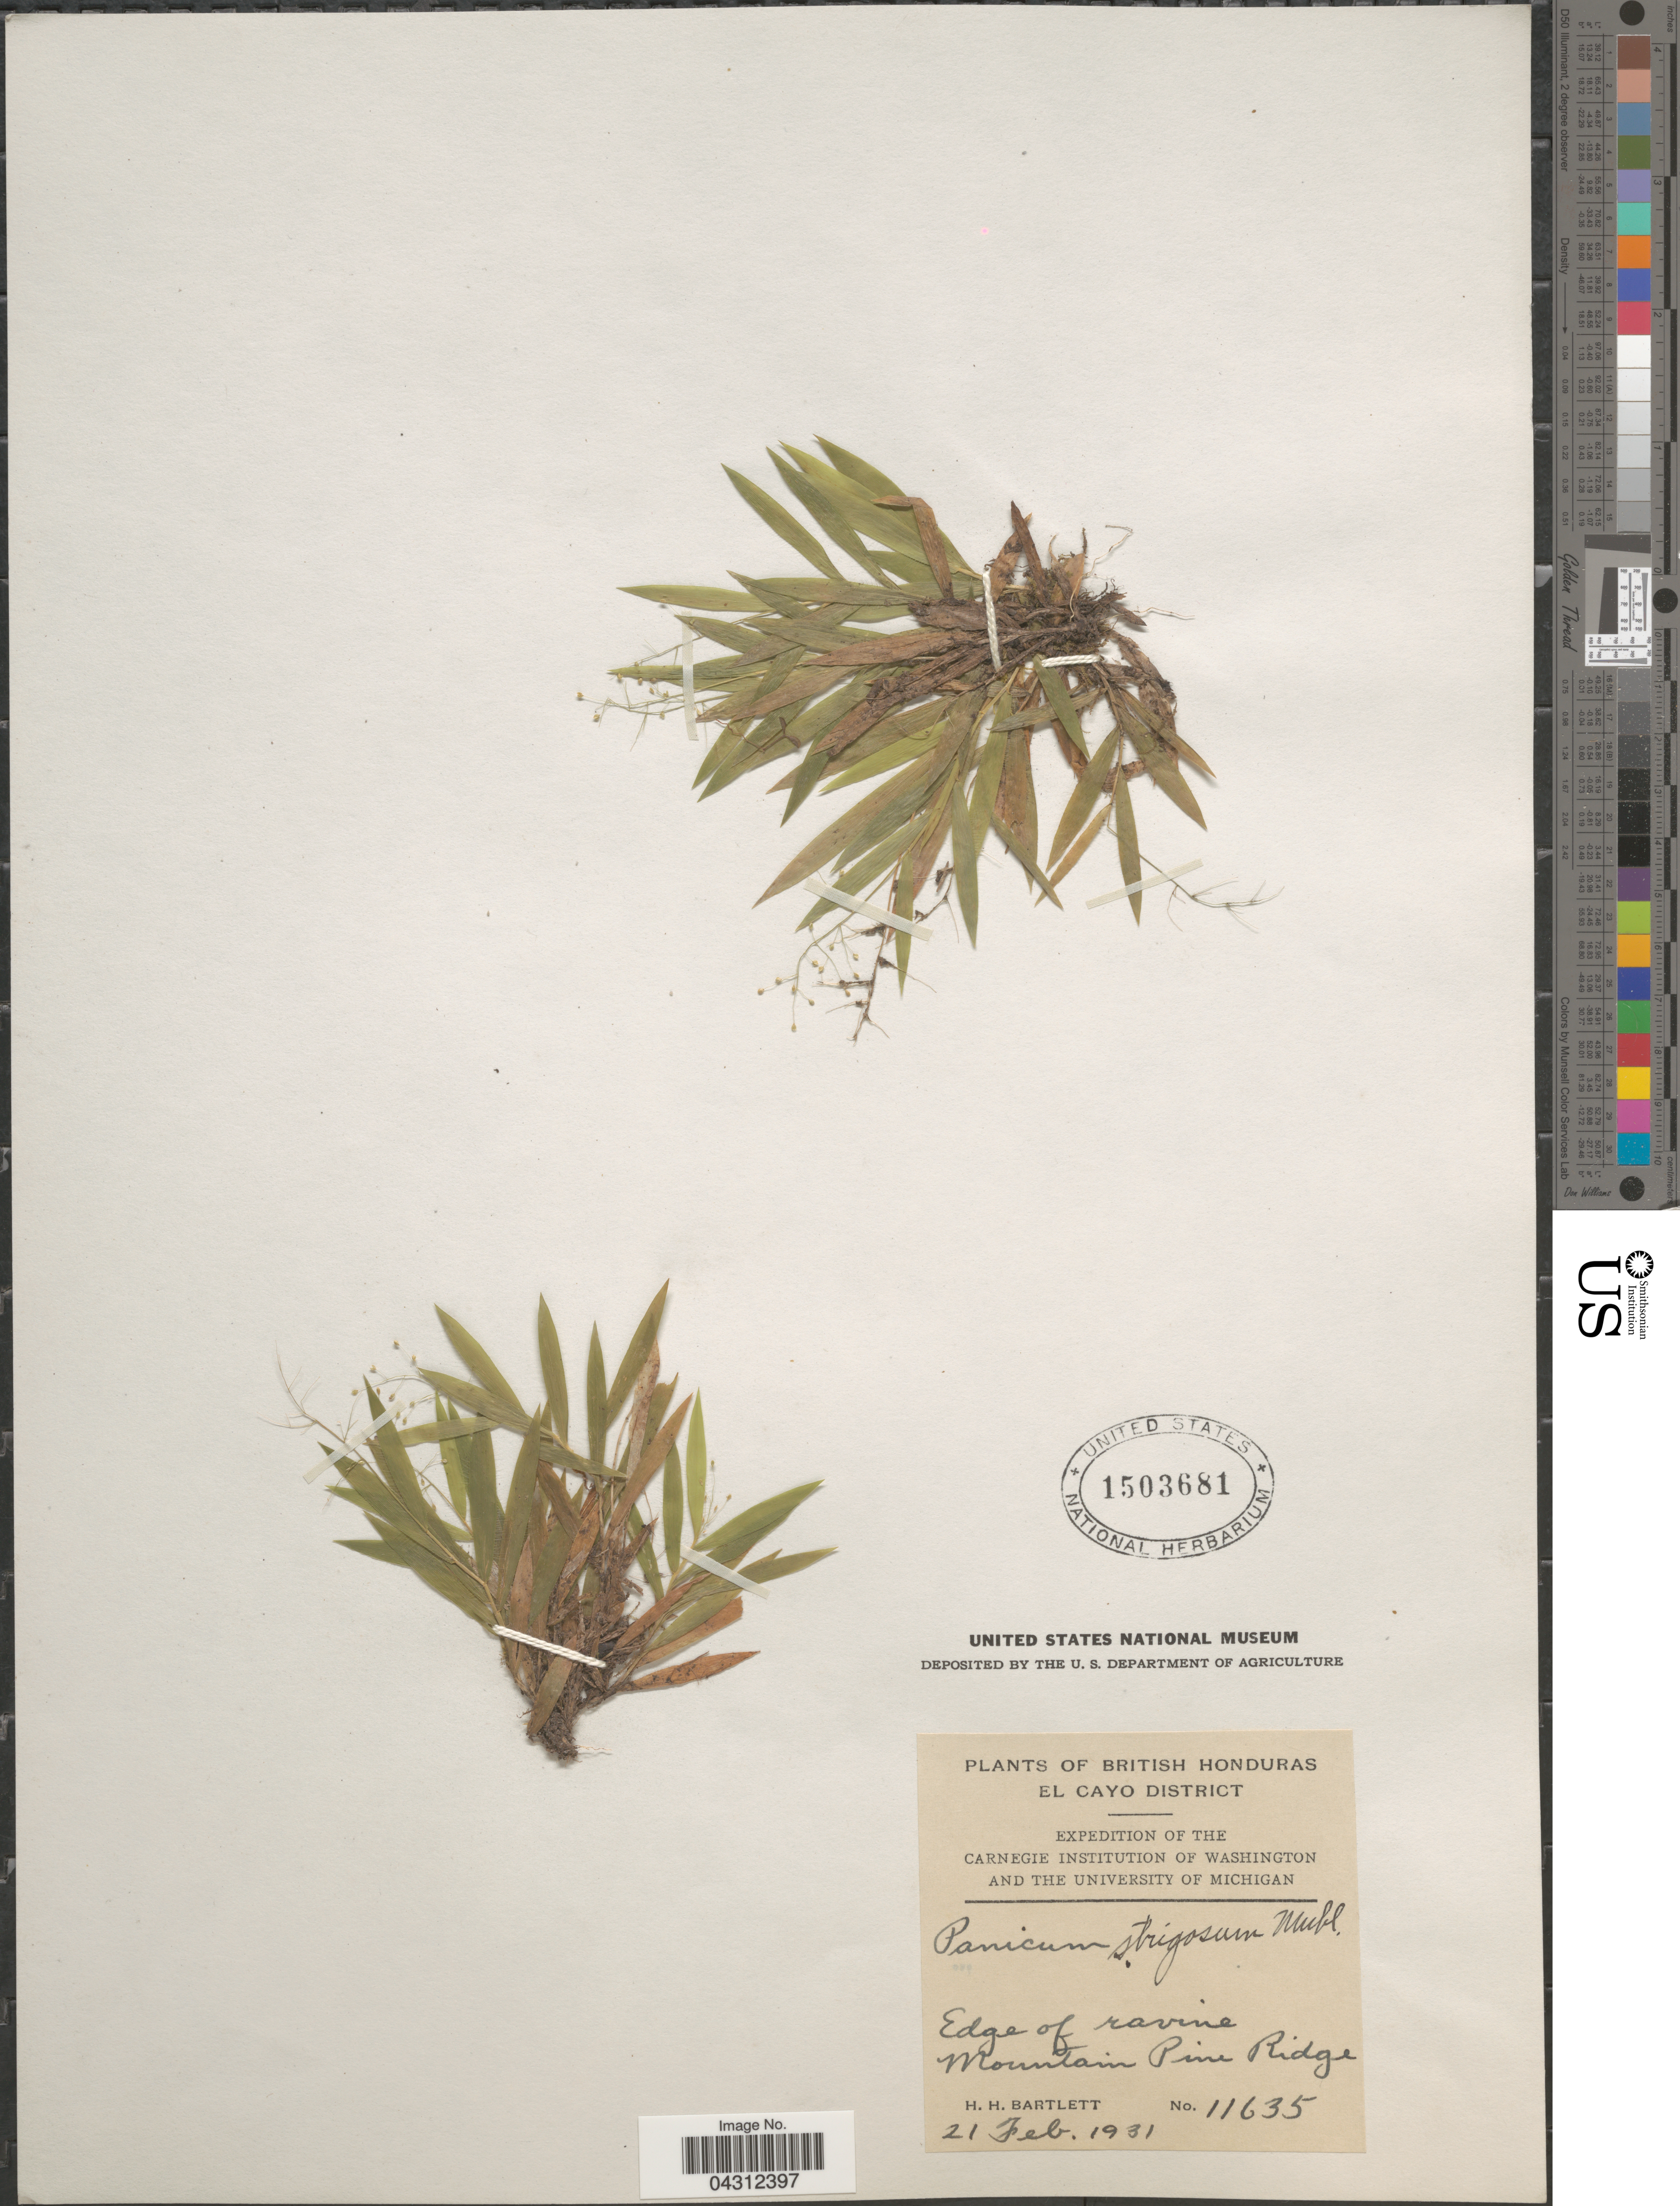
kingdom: Plantae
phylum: Tracheophyta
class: Liliopsida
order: Poales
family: Poaceae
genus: Dichanthelium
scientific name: Dichanthelium strigosum var. glabrescens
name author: (Griseb.) Freckmann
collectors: H. H. Bartlett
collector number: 11635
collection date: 1931-02-21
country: Belize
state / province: Cayo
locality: British Honduras. Expedition of the Carnegie Institution of Washington and University of Michigan. El Cayo District. Edge of ravine Mountain Pine Ridge.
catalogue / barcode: US 1503681